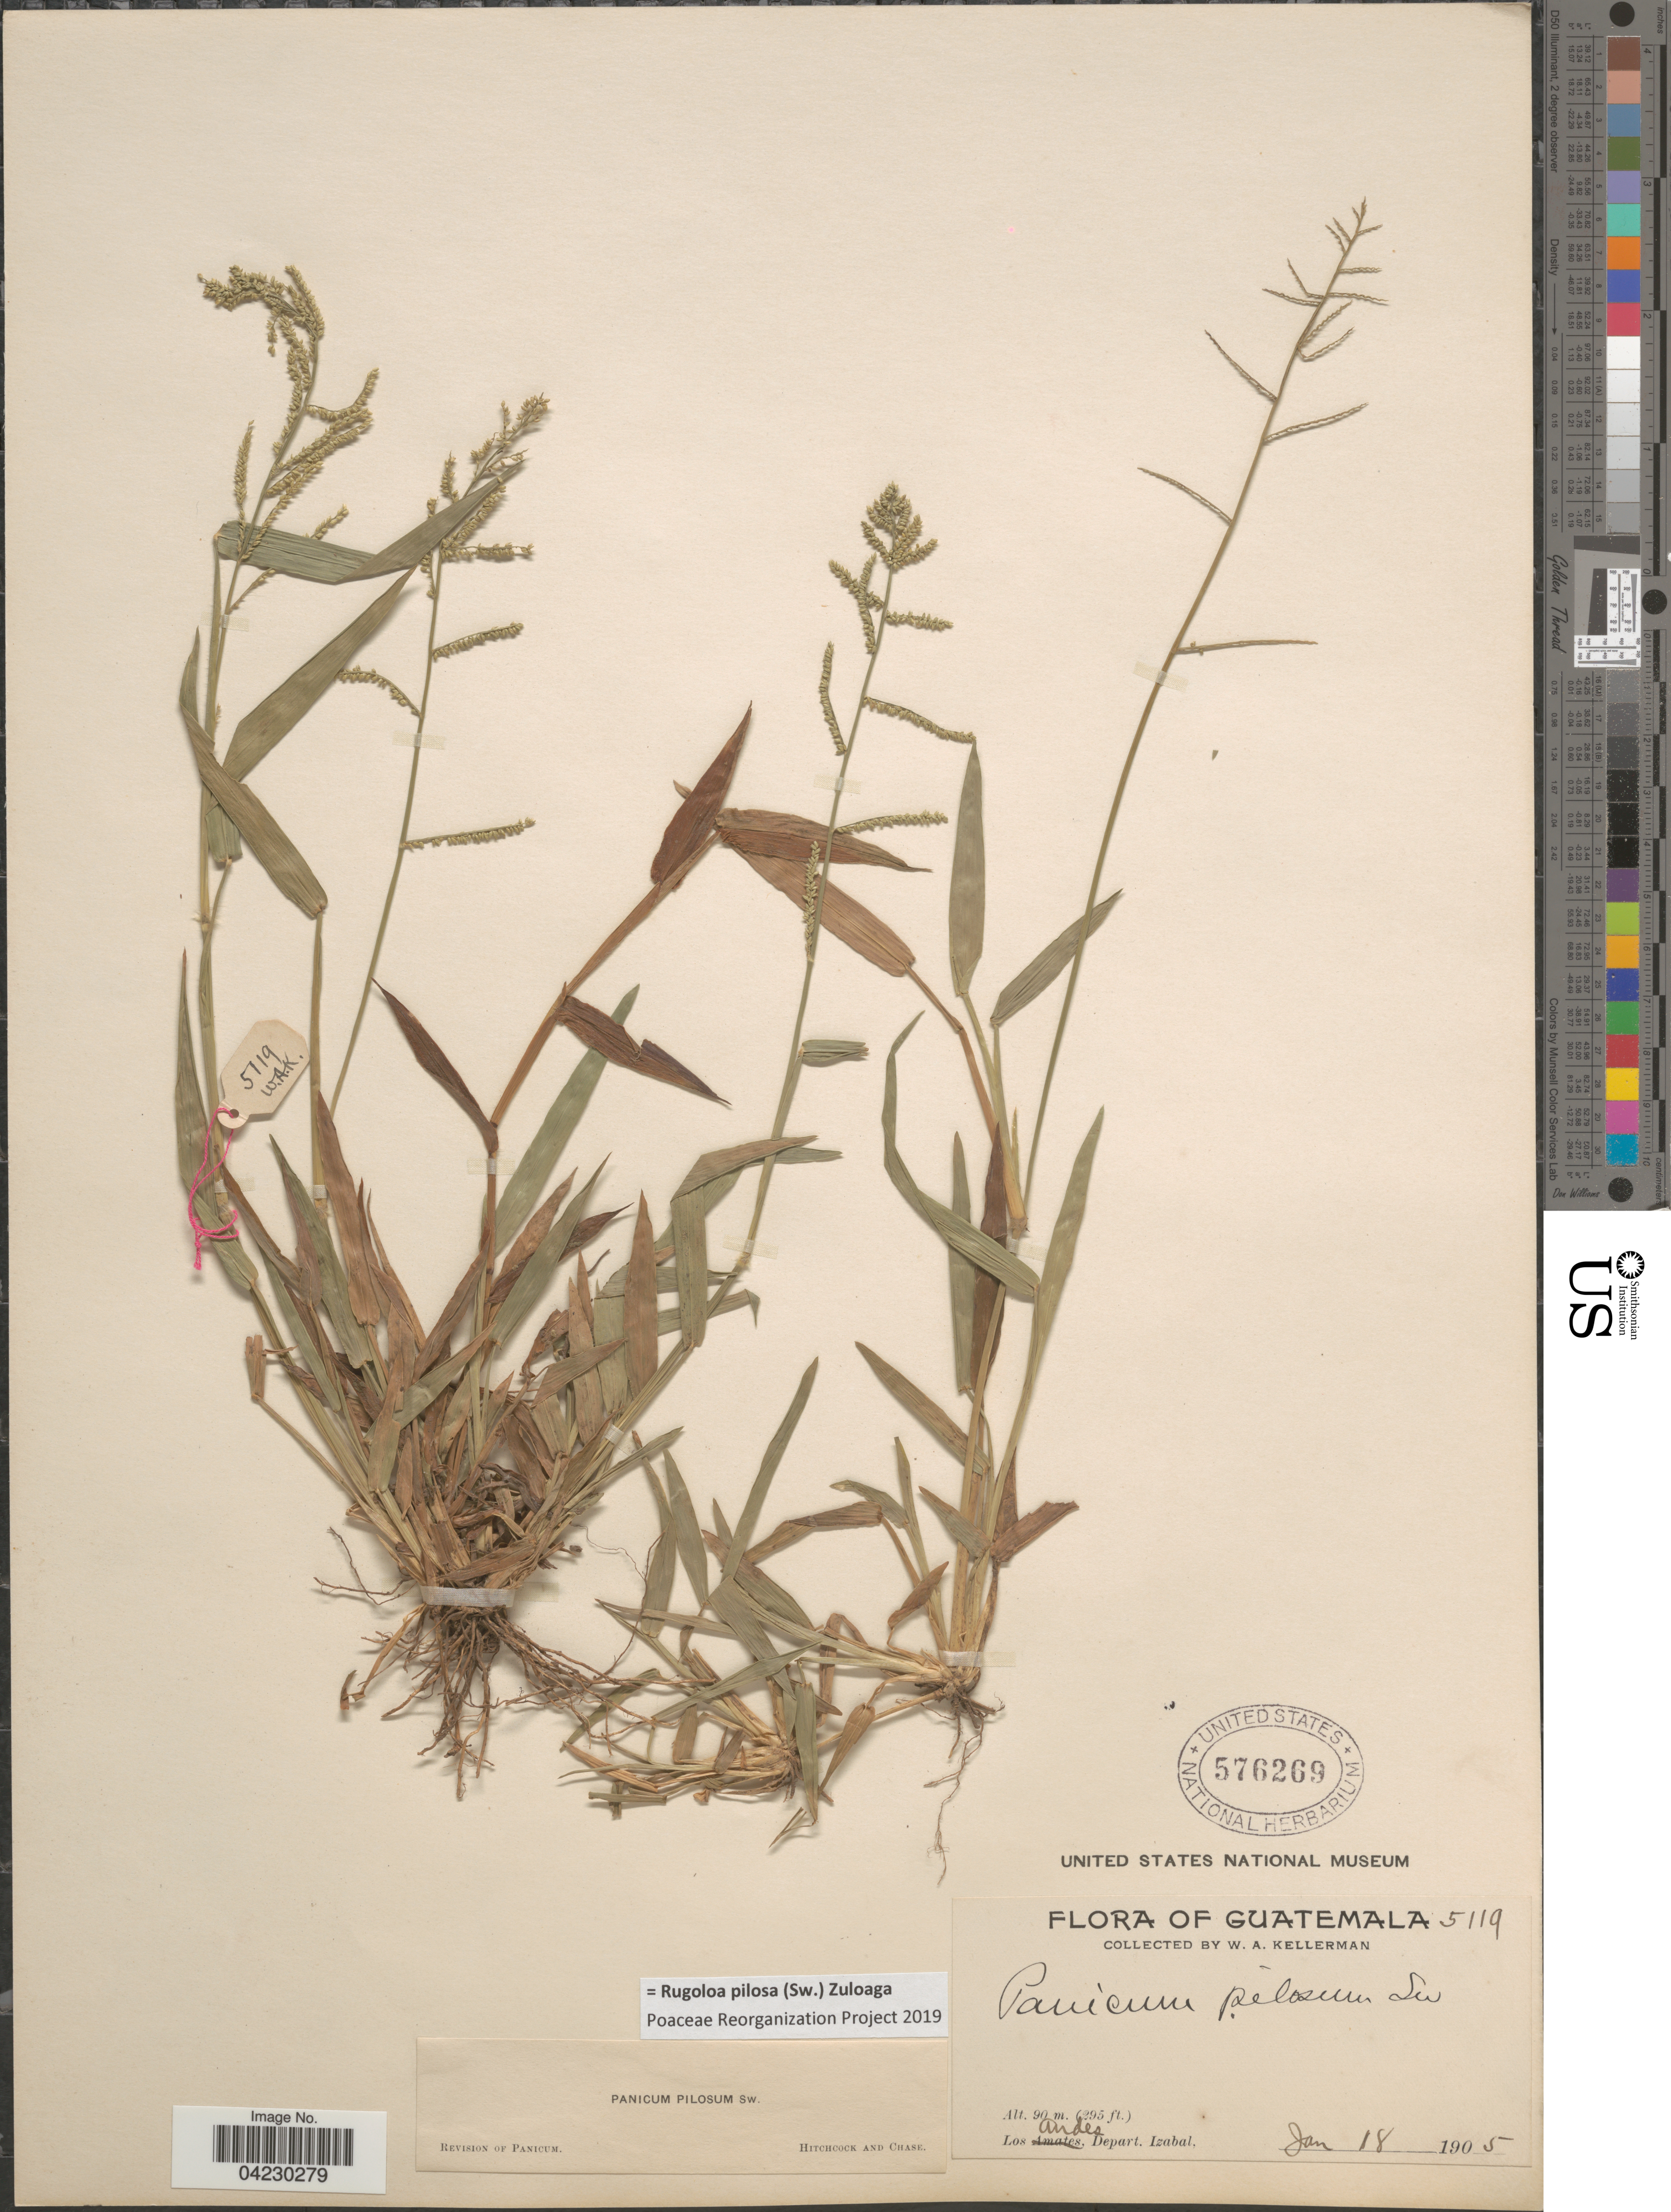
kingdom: Plantae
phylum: Tracheophyta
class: Liliopsida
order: Poales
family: Poaceae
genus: Rugoloa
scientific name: Rugoloa pilosa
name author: (Sw.) Zuloaga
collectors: W. Kellerman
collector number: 5119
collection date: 1905-01-18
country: Guatemala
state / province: Izabal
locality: Los Andes, Depart. Izabal.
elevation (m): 90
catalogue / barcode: US 576269